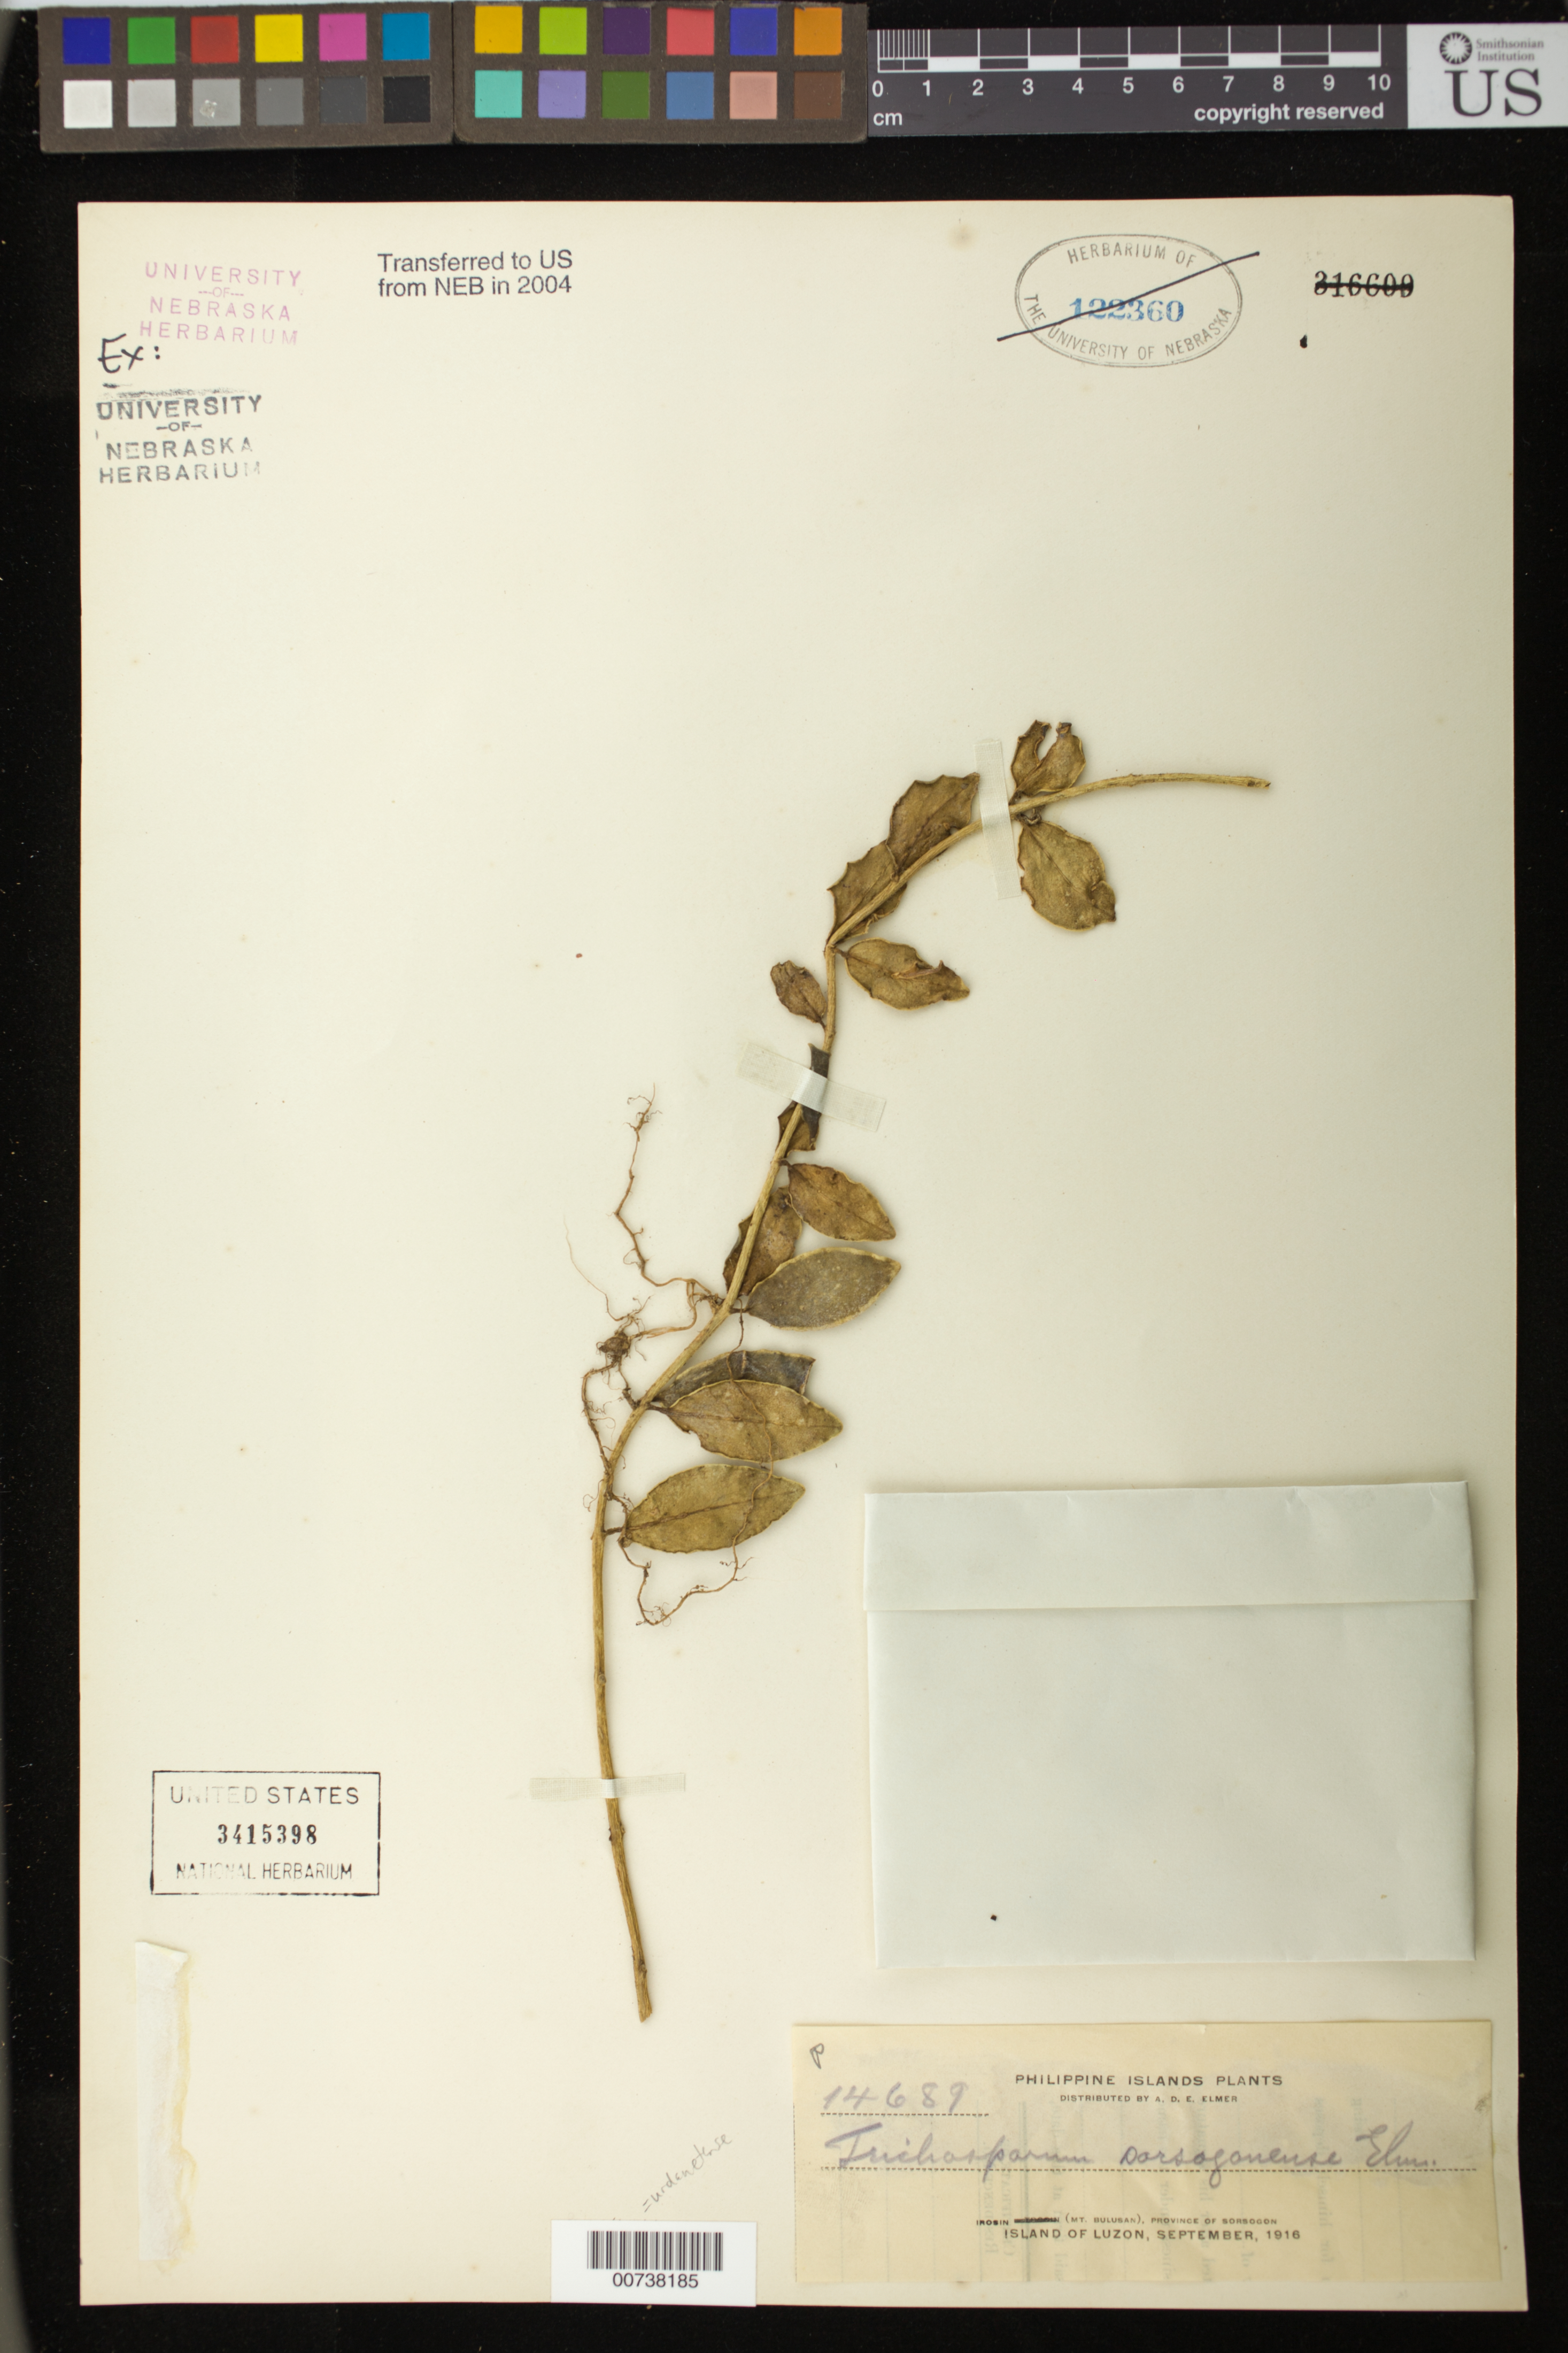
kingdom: Plantae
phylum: Tracheophyta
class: Magnoliopsida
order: Lamiales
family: Gesneriaceae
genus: Aeschynanthus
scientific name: Aeschynanthus sp.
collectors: A. D. E. Elmer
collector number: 14689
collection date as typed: Sep 1916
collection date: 1916-09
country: Philippines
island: Luzon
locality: Irosin (Mt. Bulusan), Province of Sorsogon, Island of Luzon.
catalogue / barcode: US 3415398